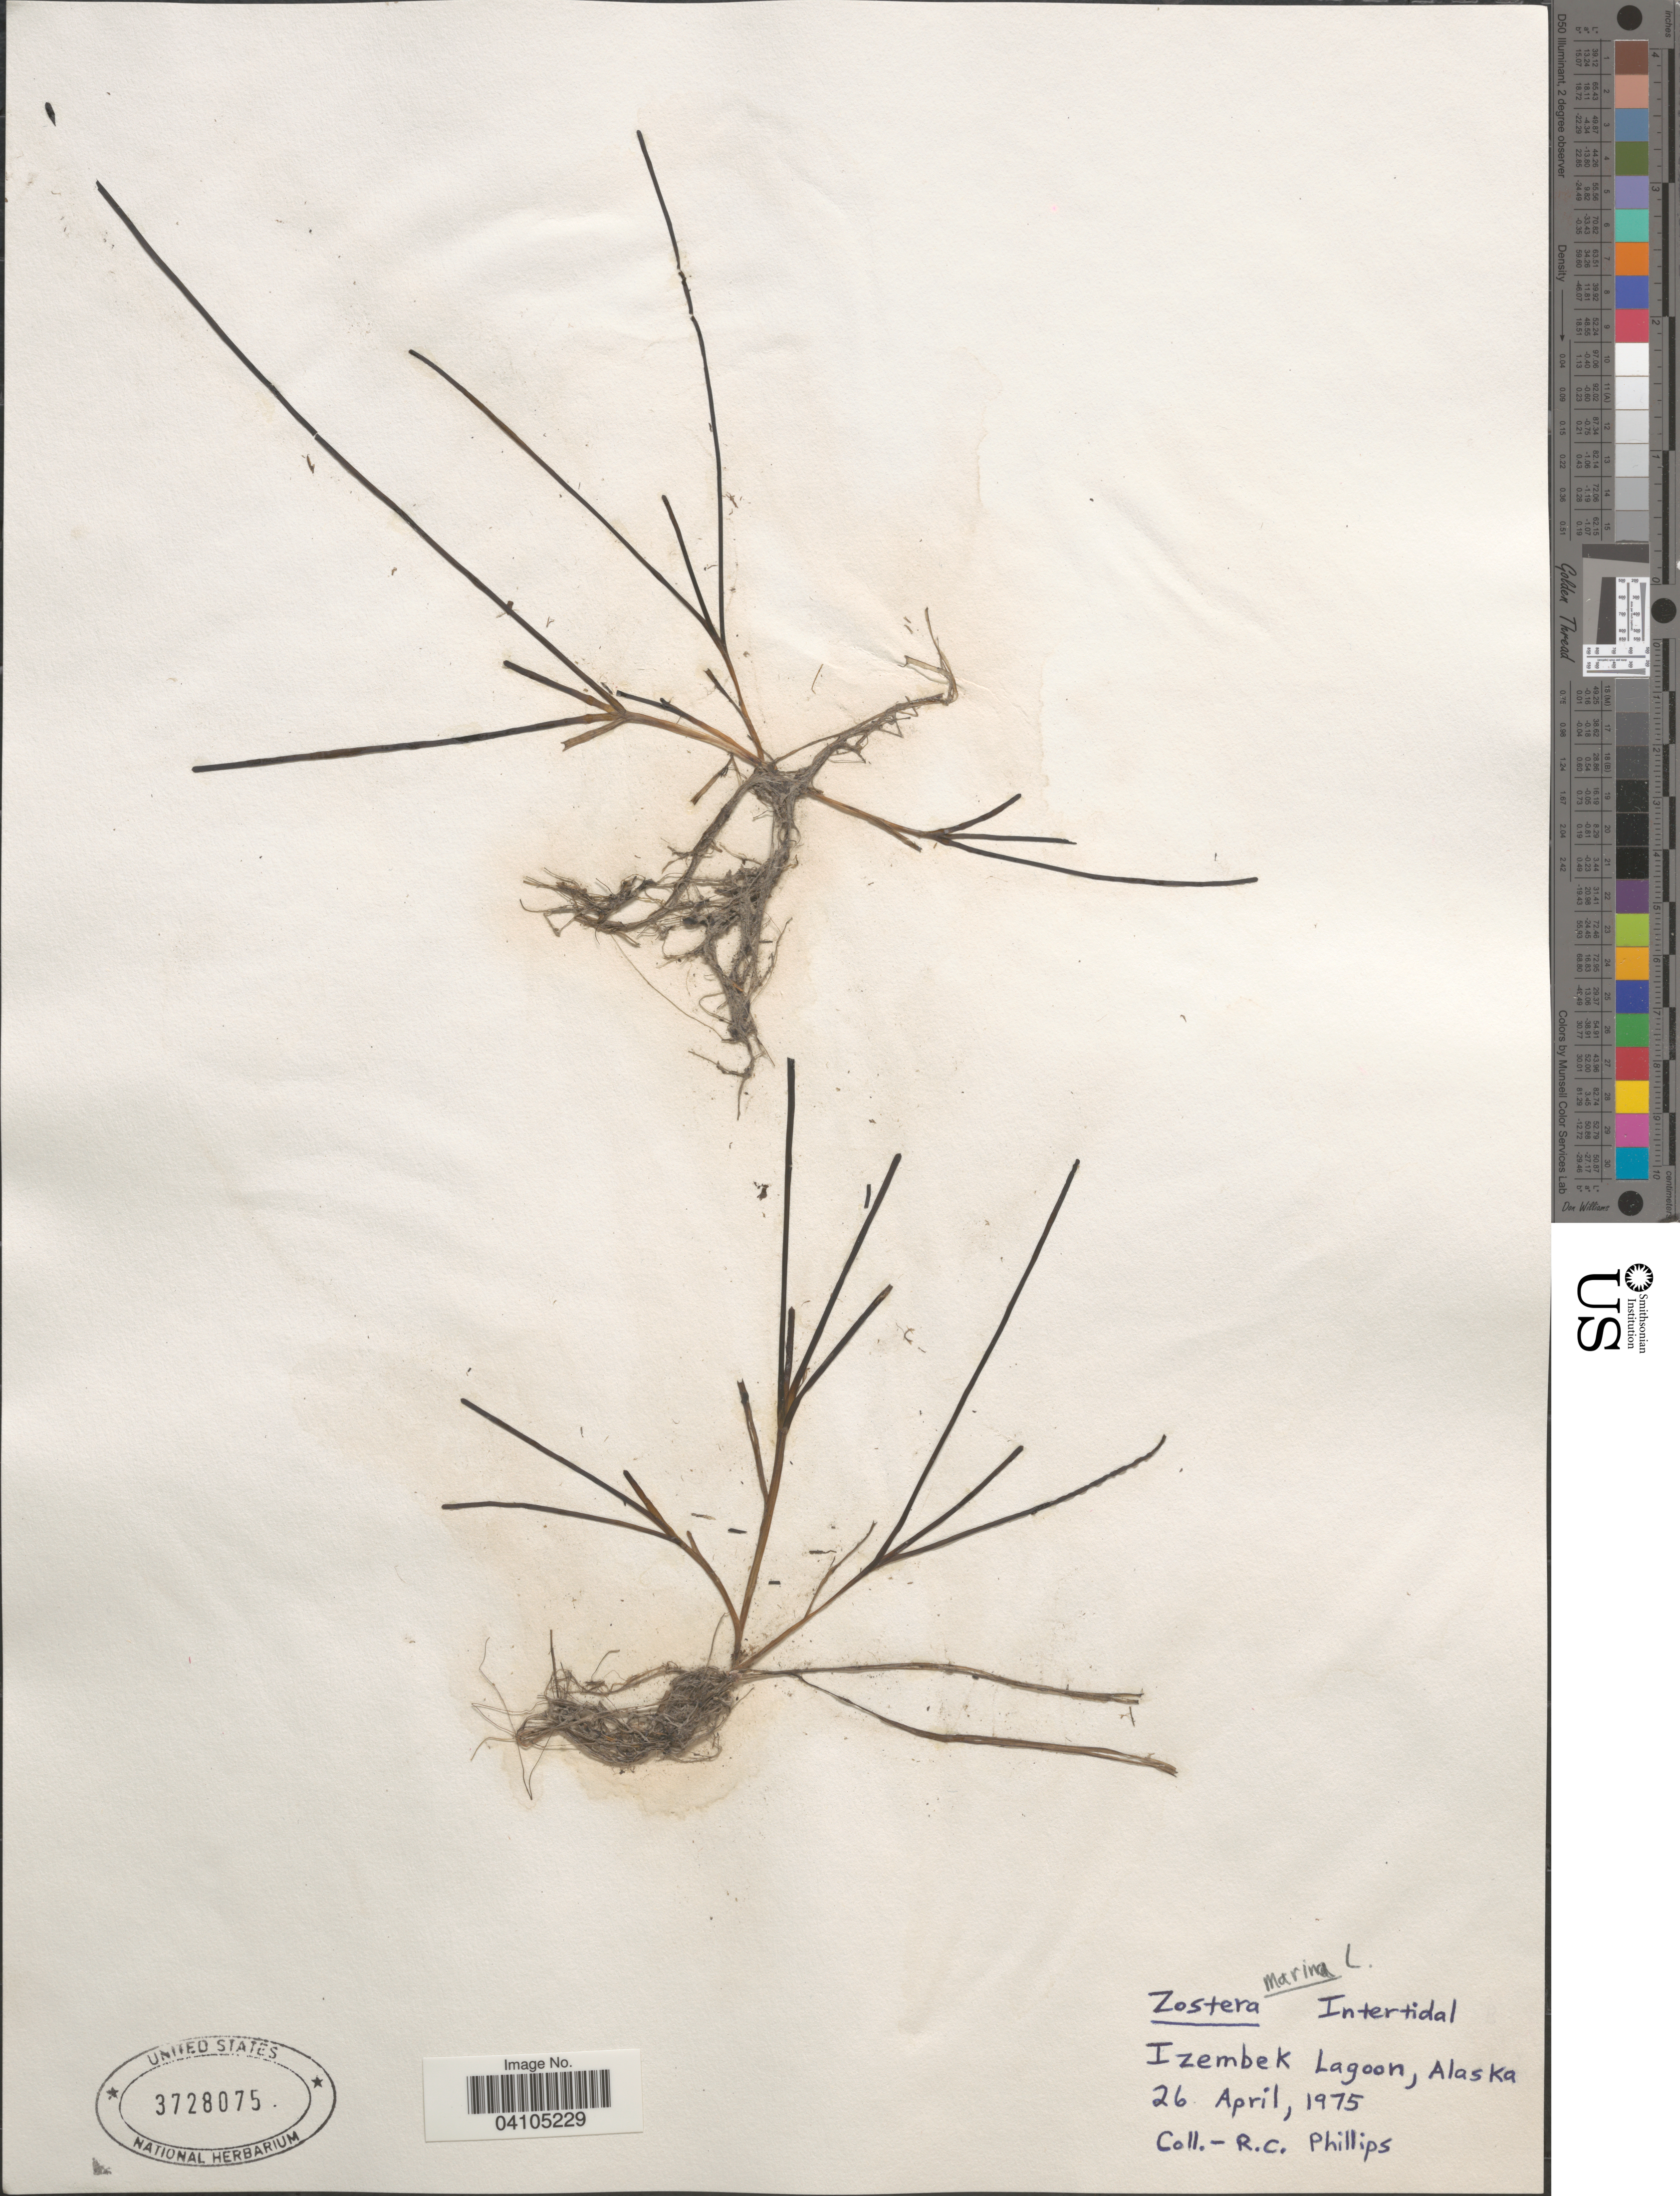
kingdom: Plantae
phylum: Tracheophyta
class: Liliopsida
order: Alismatales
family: Zosteraceae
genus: Zostera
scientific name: Zostera marina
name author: L.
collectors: R. C. Phillips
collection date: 1975-04-26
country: United States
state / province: Alaska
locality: Izembek Lagoon.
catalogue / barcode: US 3728075